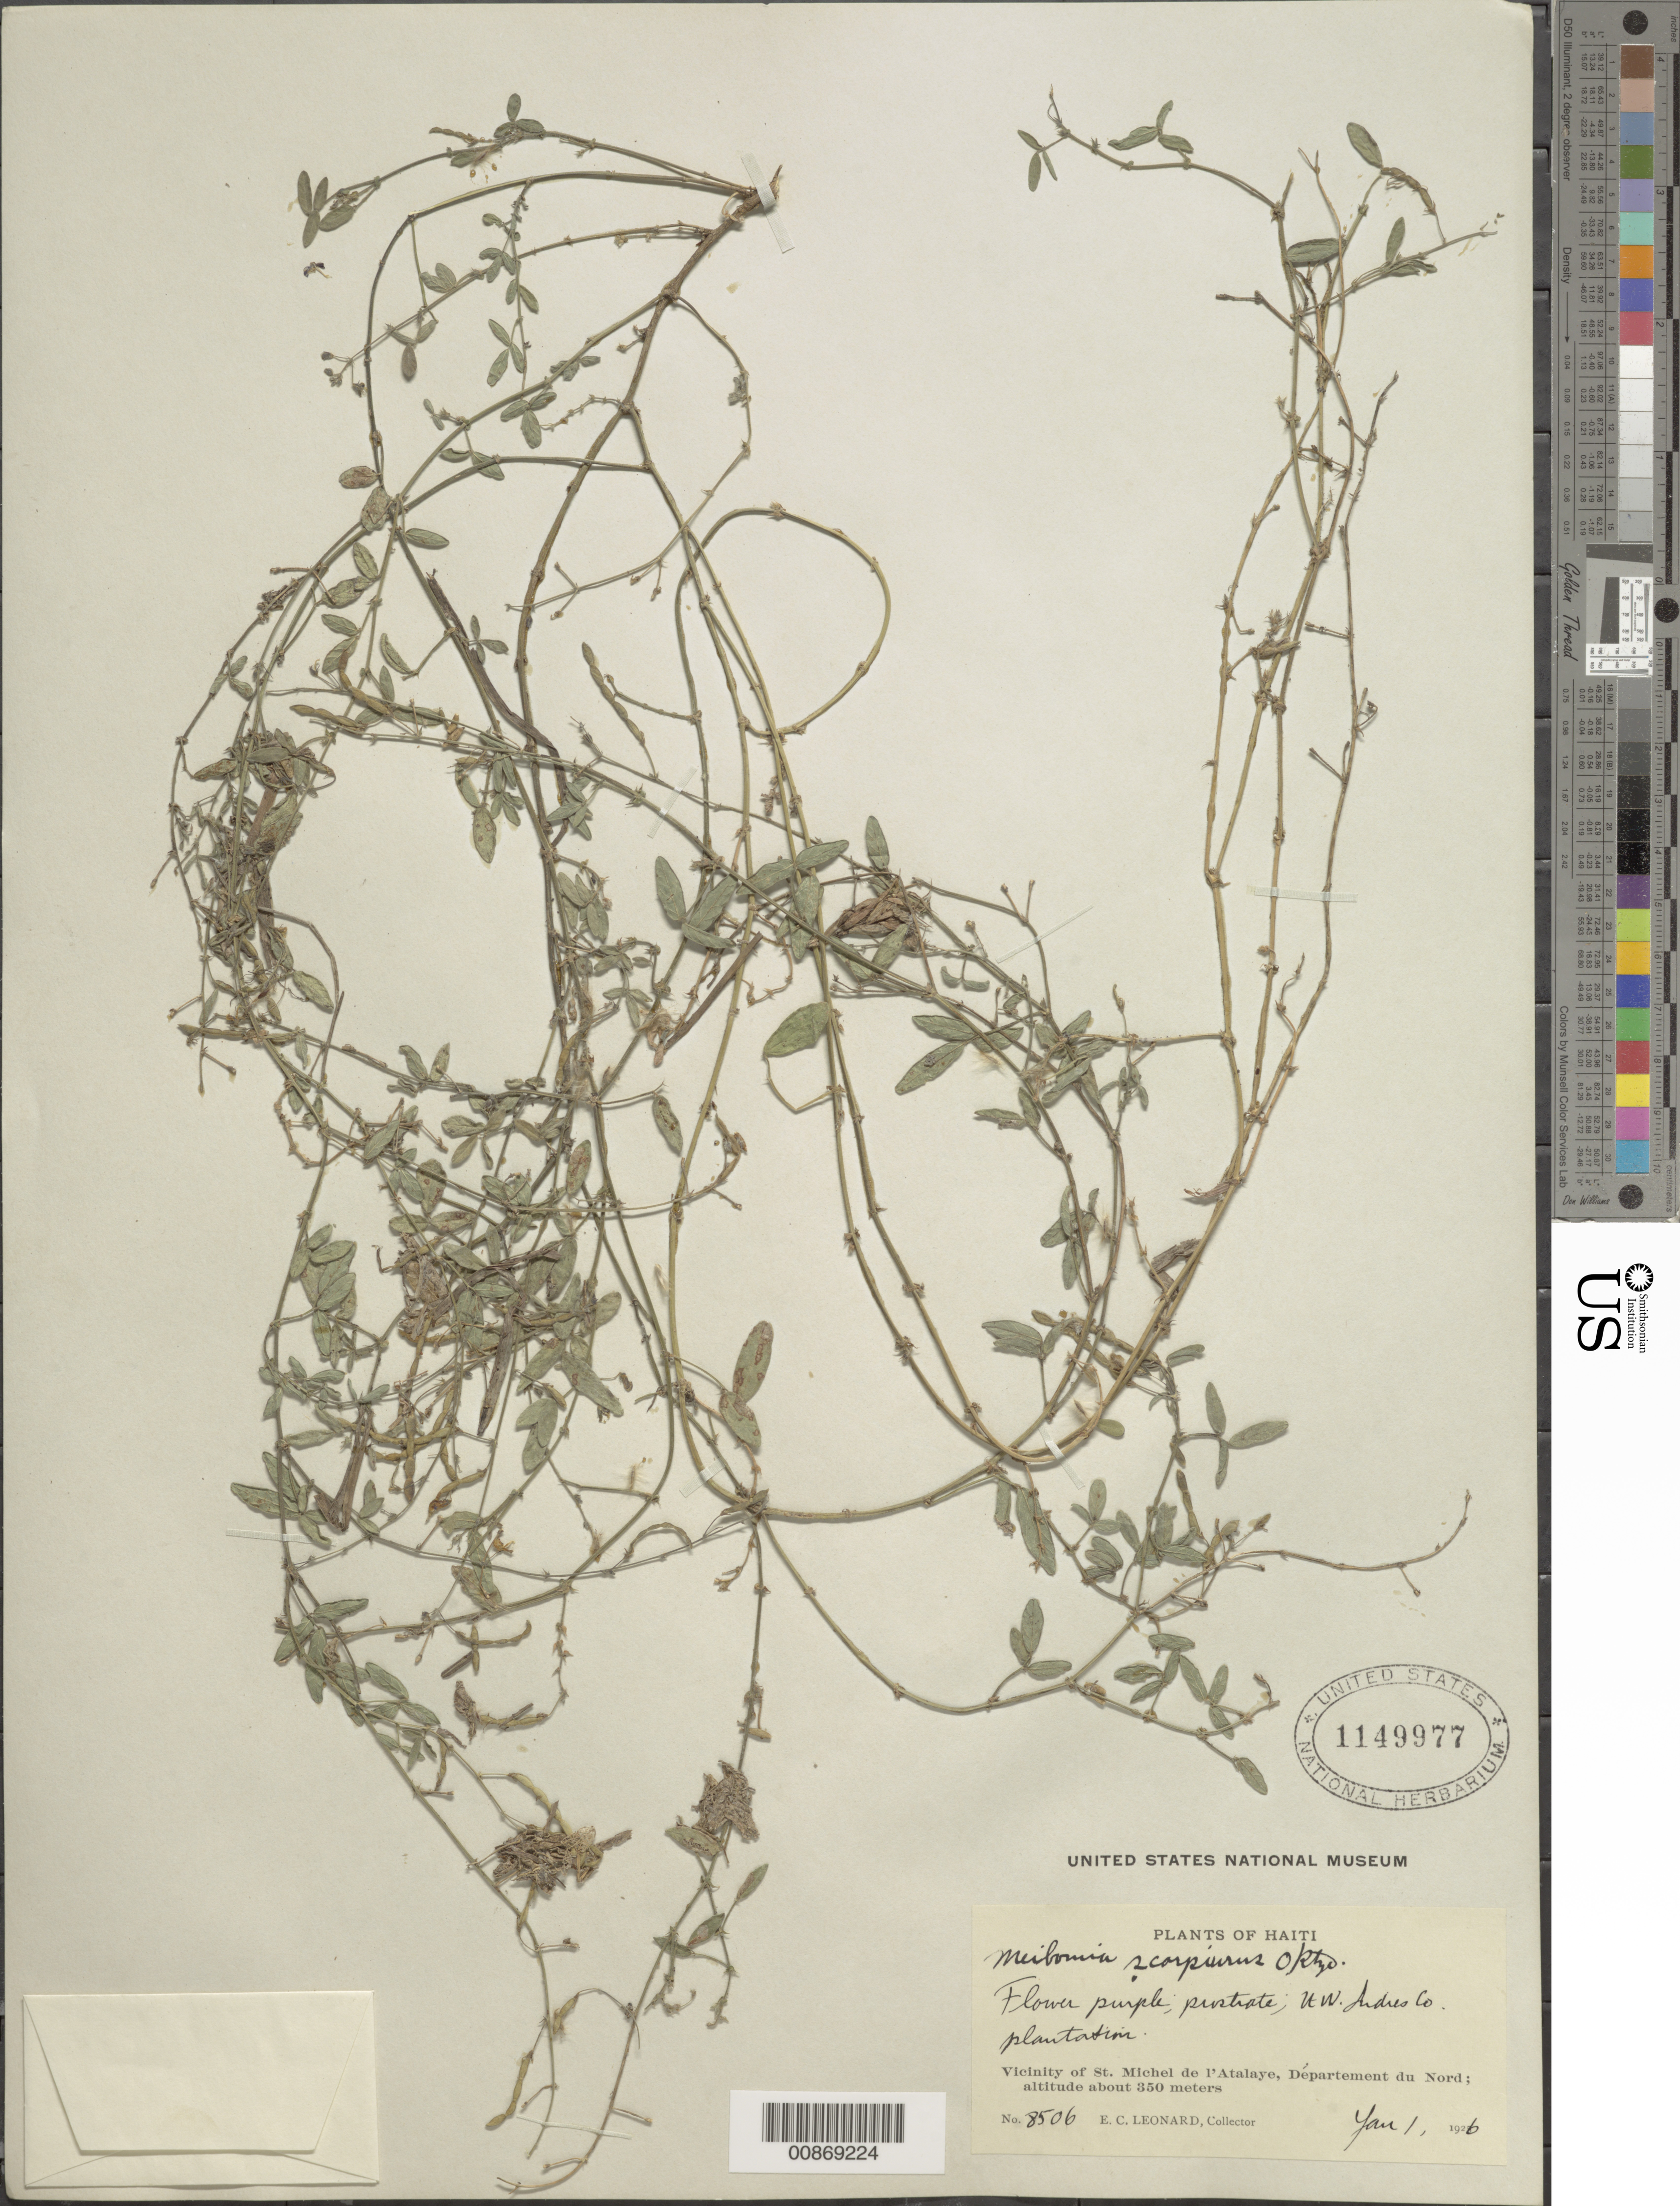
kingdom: Plantae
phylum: Tracheophyta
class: Magnoliopsida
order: Fabales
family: Fabaceae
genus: Desmodium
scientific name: Desmodium scorpiurus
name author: (Sw.) Desv. ex DC.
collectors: E. C. Leonard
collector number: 8506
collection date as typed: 01 Jan 1926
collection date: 1926-01-01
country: Haiti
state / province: Nord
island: Hispaniola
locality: Vicinity of St. Michel de l'Atalaye. U. West Indies Co. Plantation.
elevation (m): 350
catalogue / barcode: US 1149977